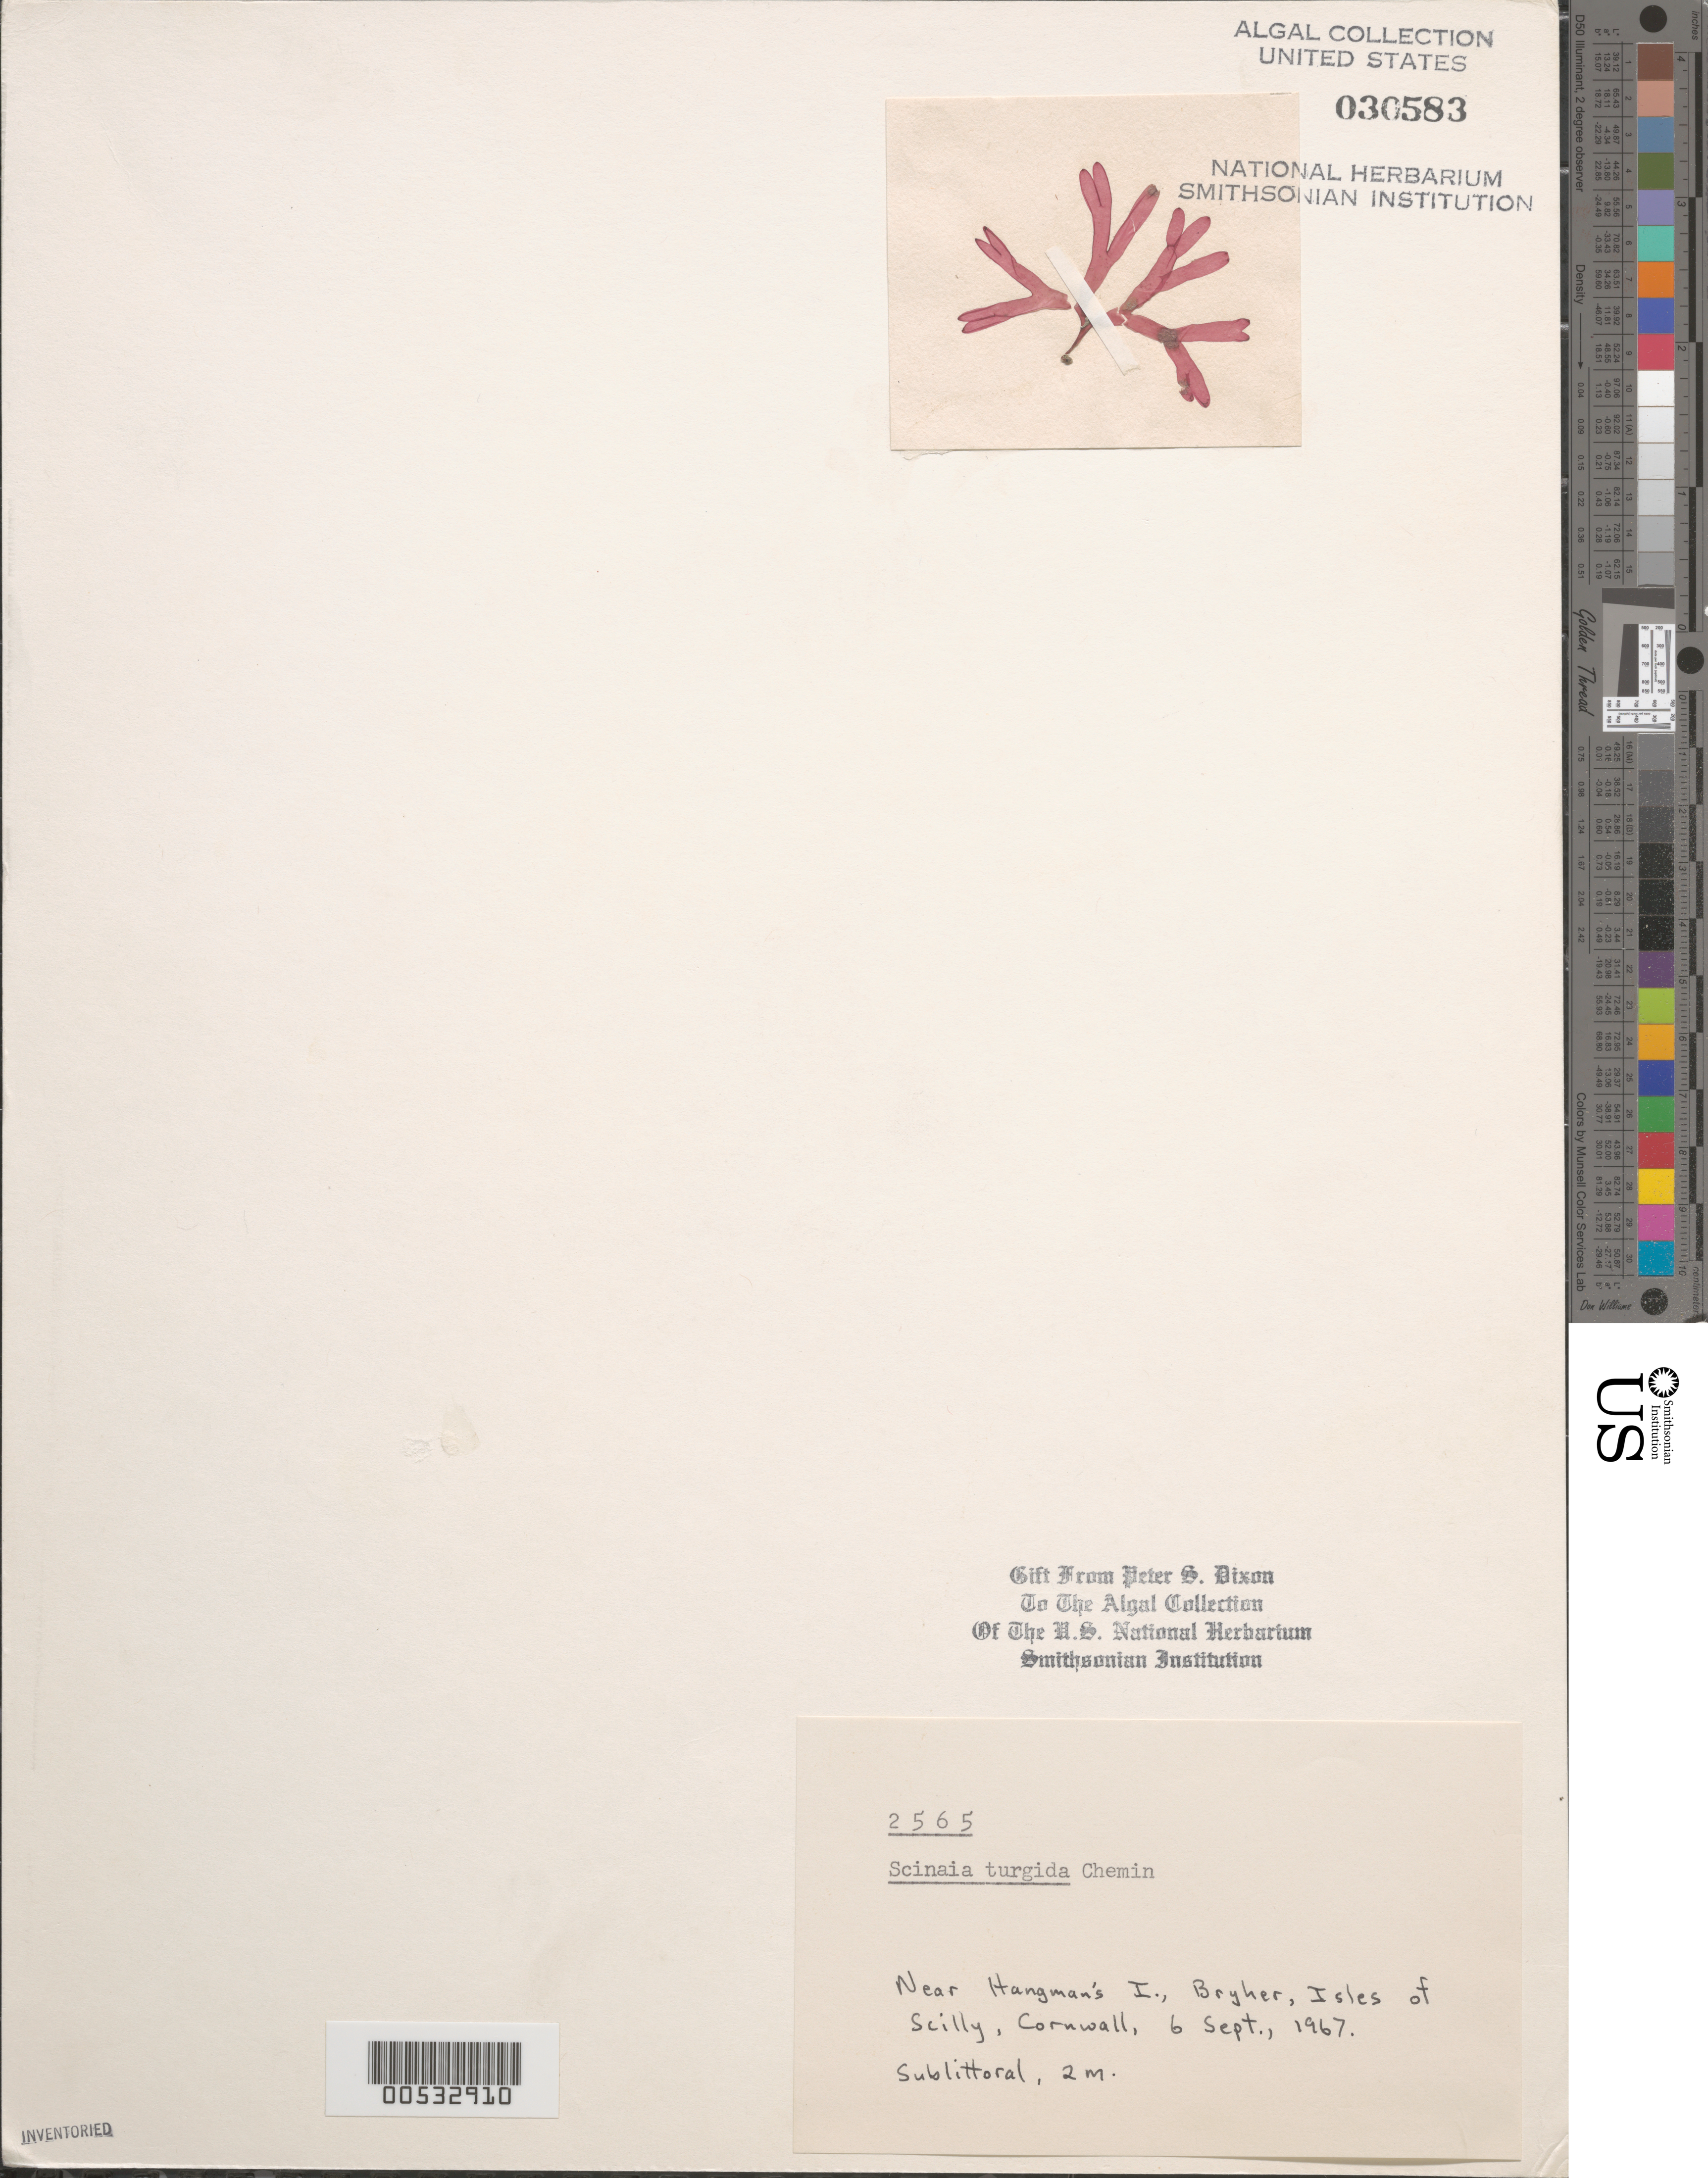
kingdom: Plantae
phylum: Rhodophyta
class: Florideophyceae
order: Ceramiales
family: Rhodomelaceae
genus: Savoiea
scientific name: Savoiea hamata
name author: (Sinova) M.J. Wynne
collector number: PSD 2565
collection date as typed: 06 Sep 1967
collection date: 1967-09-06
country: United Kingdom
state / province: England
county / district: Council of the Isles of Scilly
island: Bryher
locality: Near Hangman's Island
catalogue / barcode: US 30583